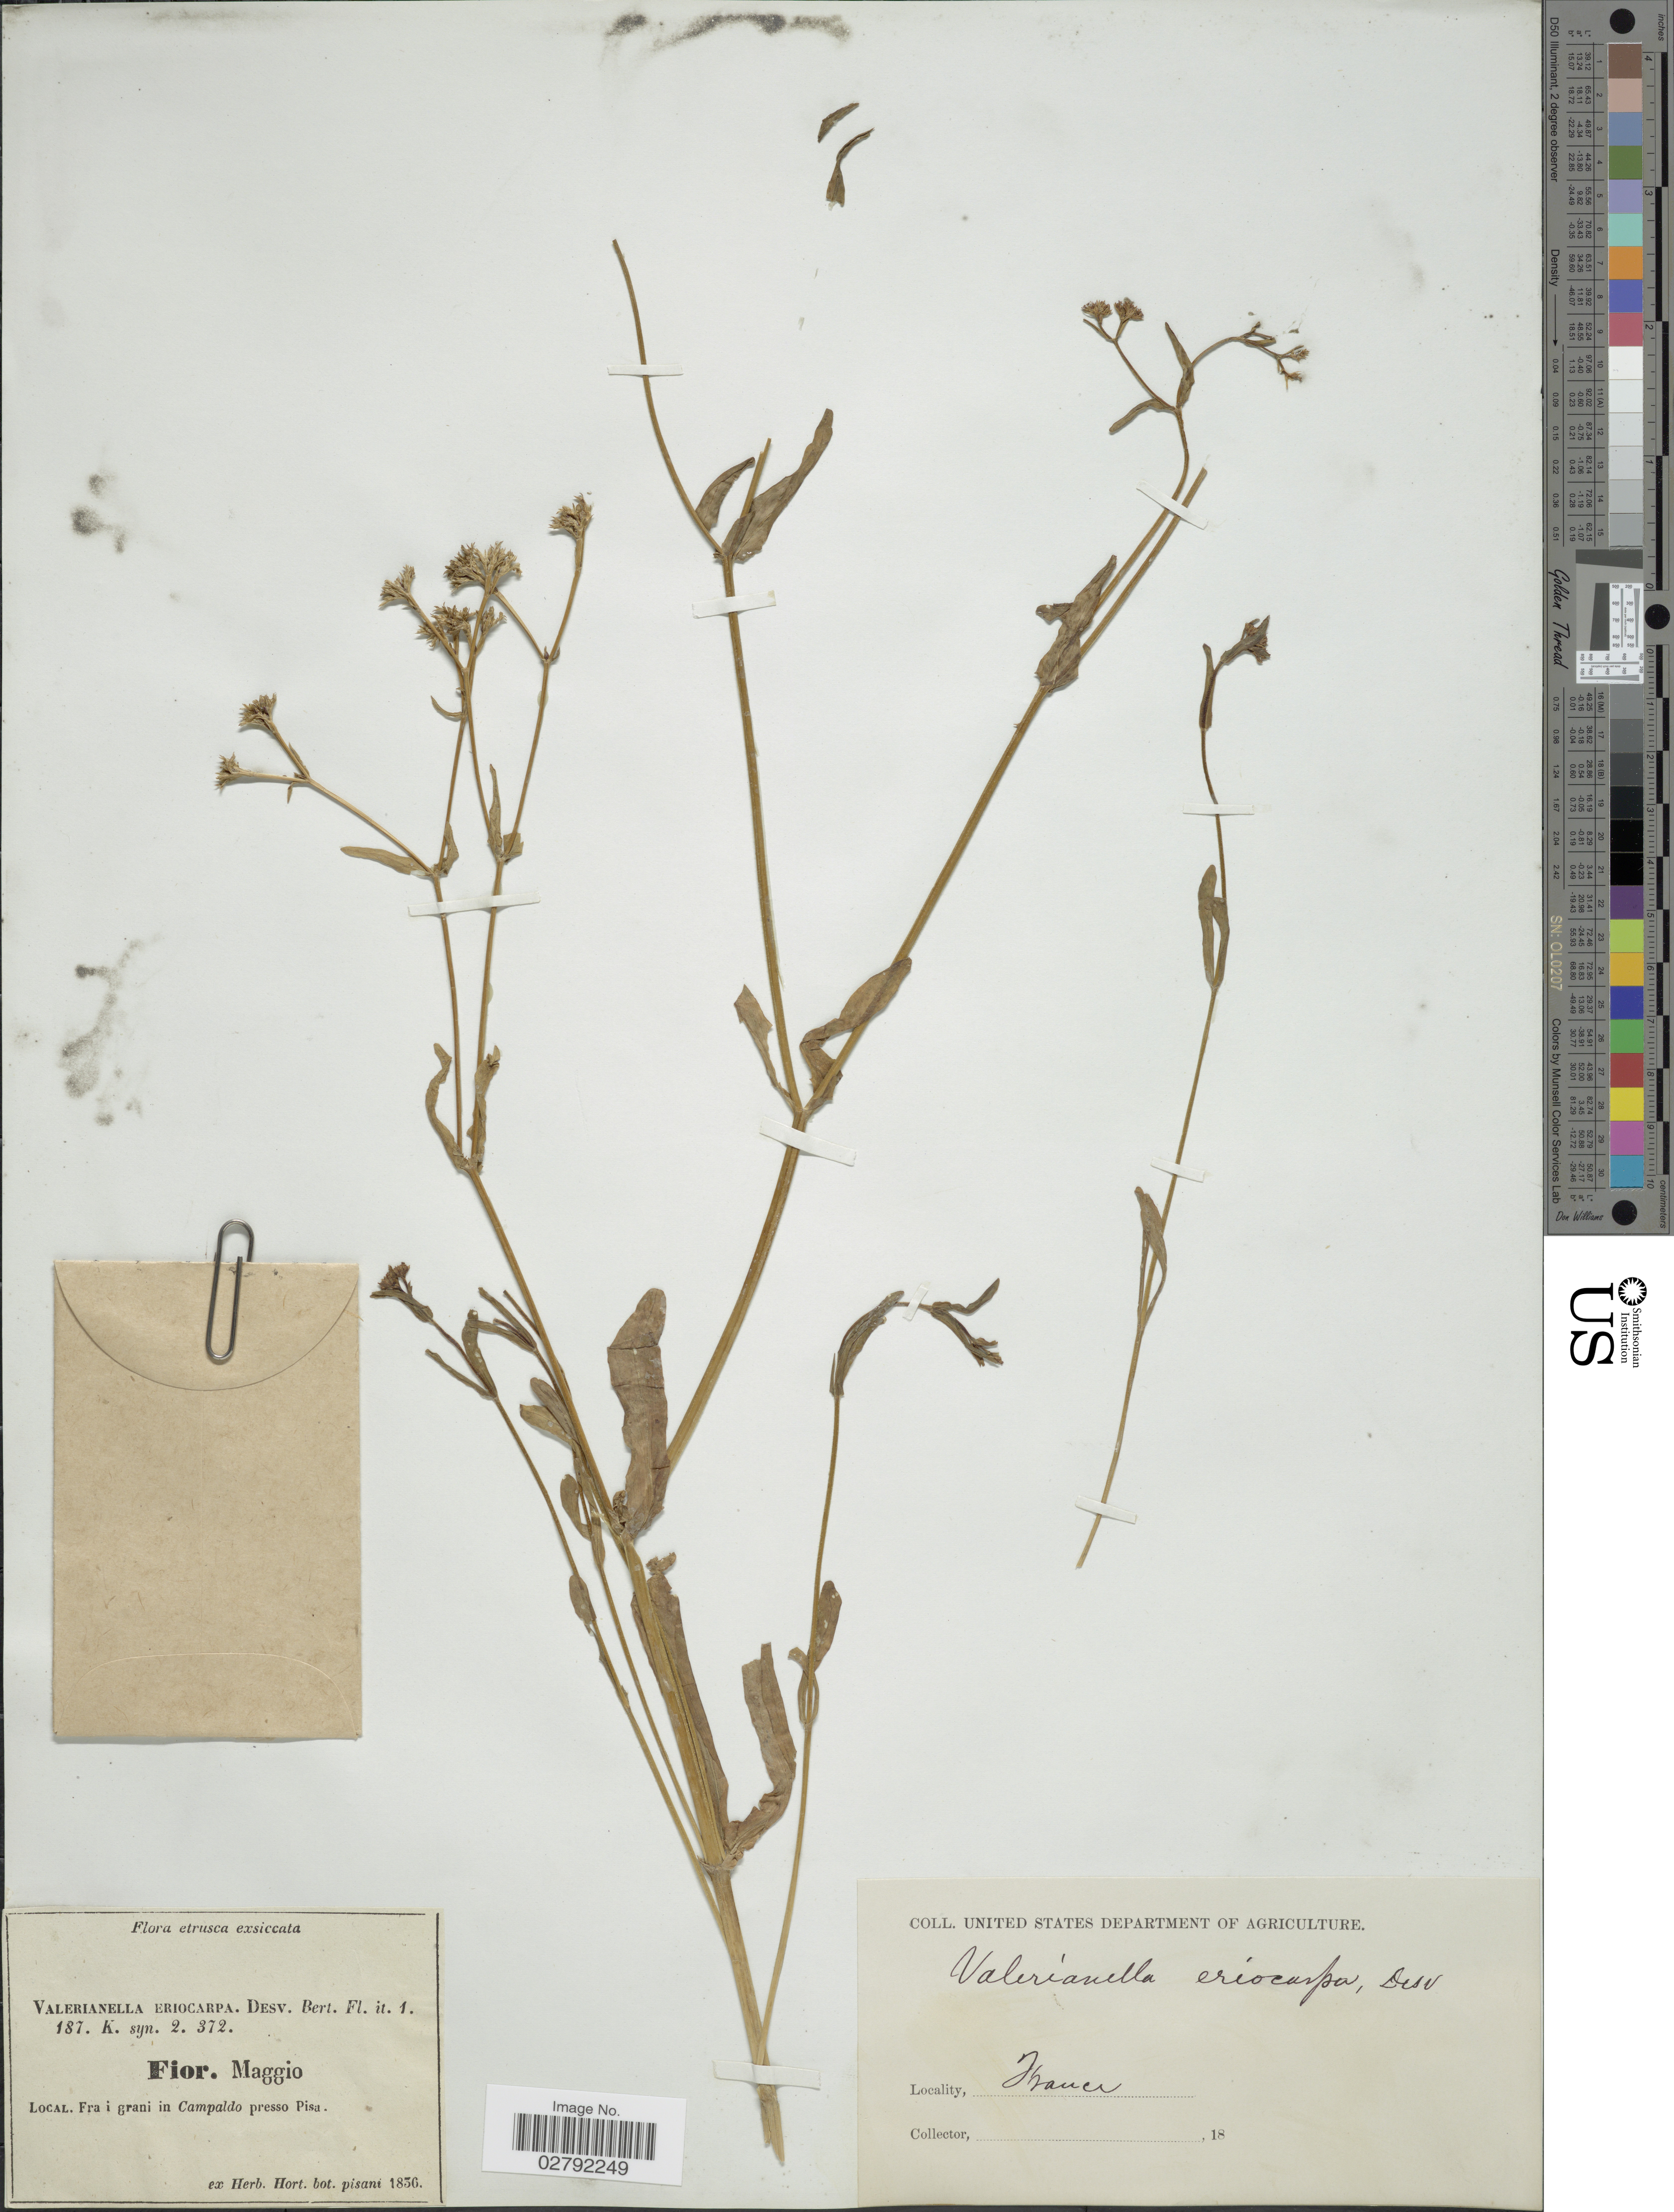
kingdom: Plantae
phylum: Tracheophyta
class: Magnoliopsida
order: Dipsacales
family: Caprifoliaceae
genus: Valerianella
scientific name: Valerianella eriocarpa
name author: Desv.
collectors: ex herb. Hort. Bot. Pisani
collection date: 1856-05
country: Italy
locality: Etrusca. Fra i grani in Campaldo presso Pisa. Ihaner [interpreted]